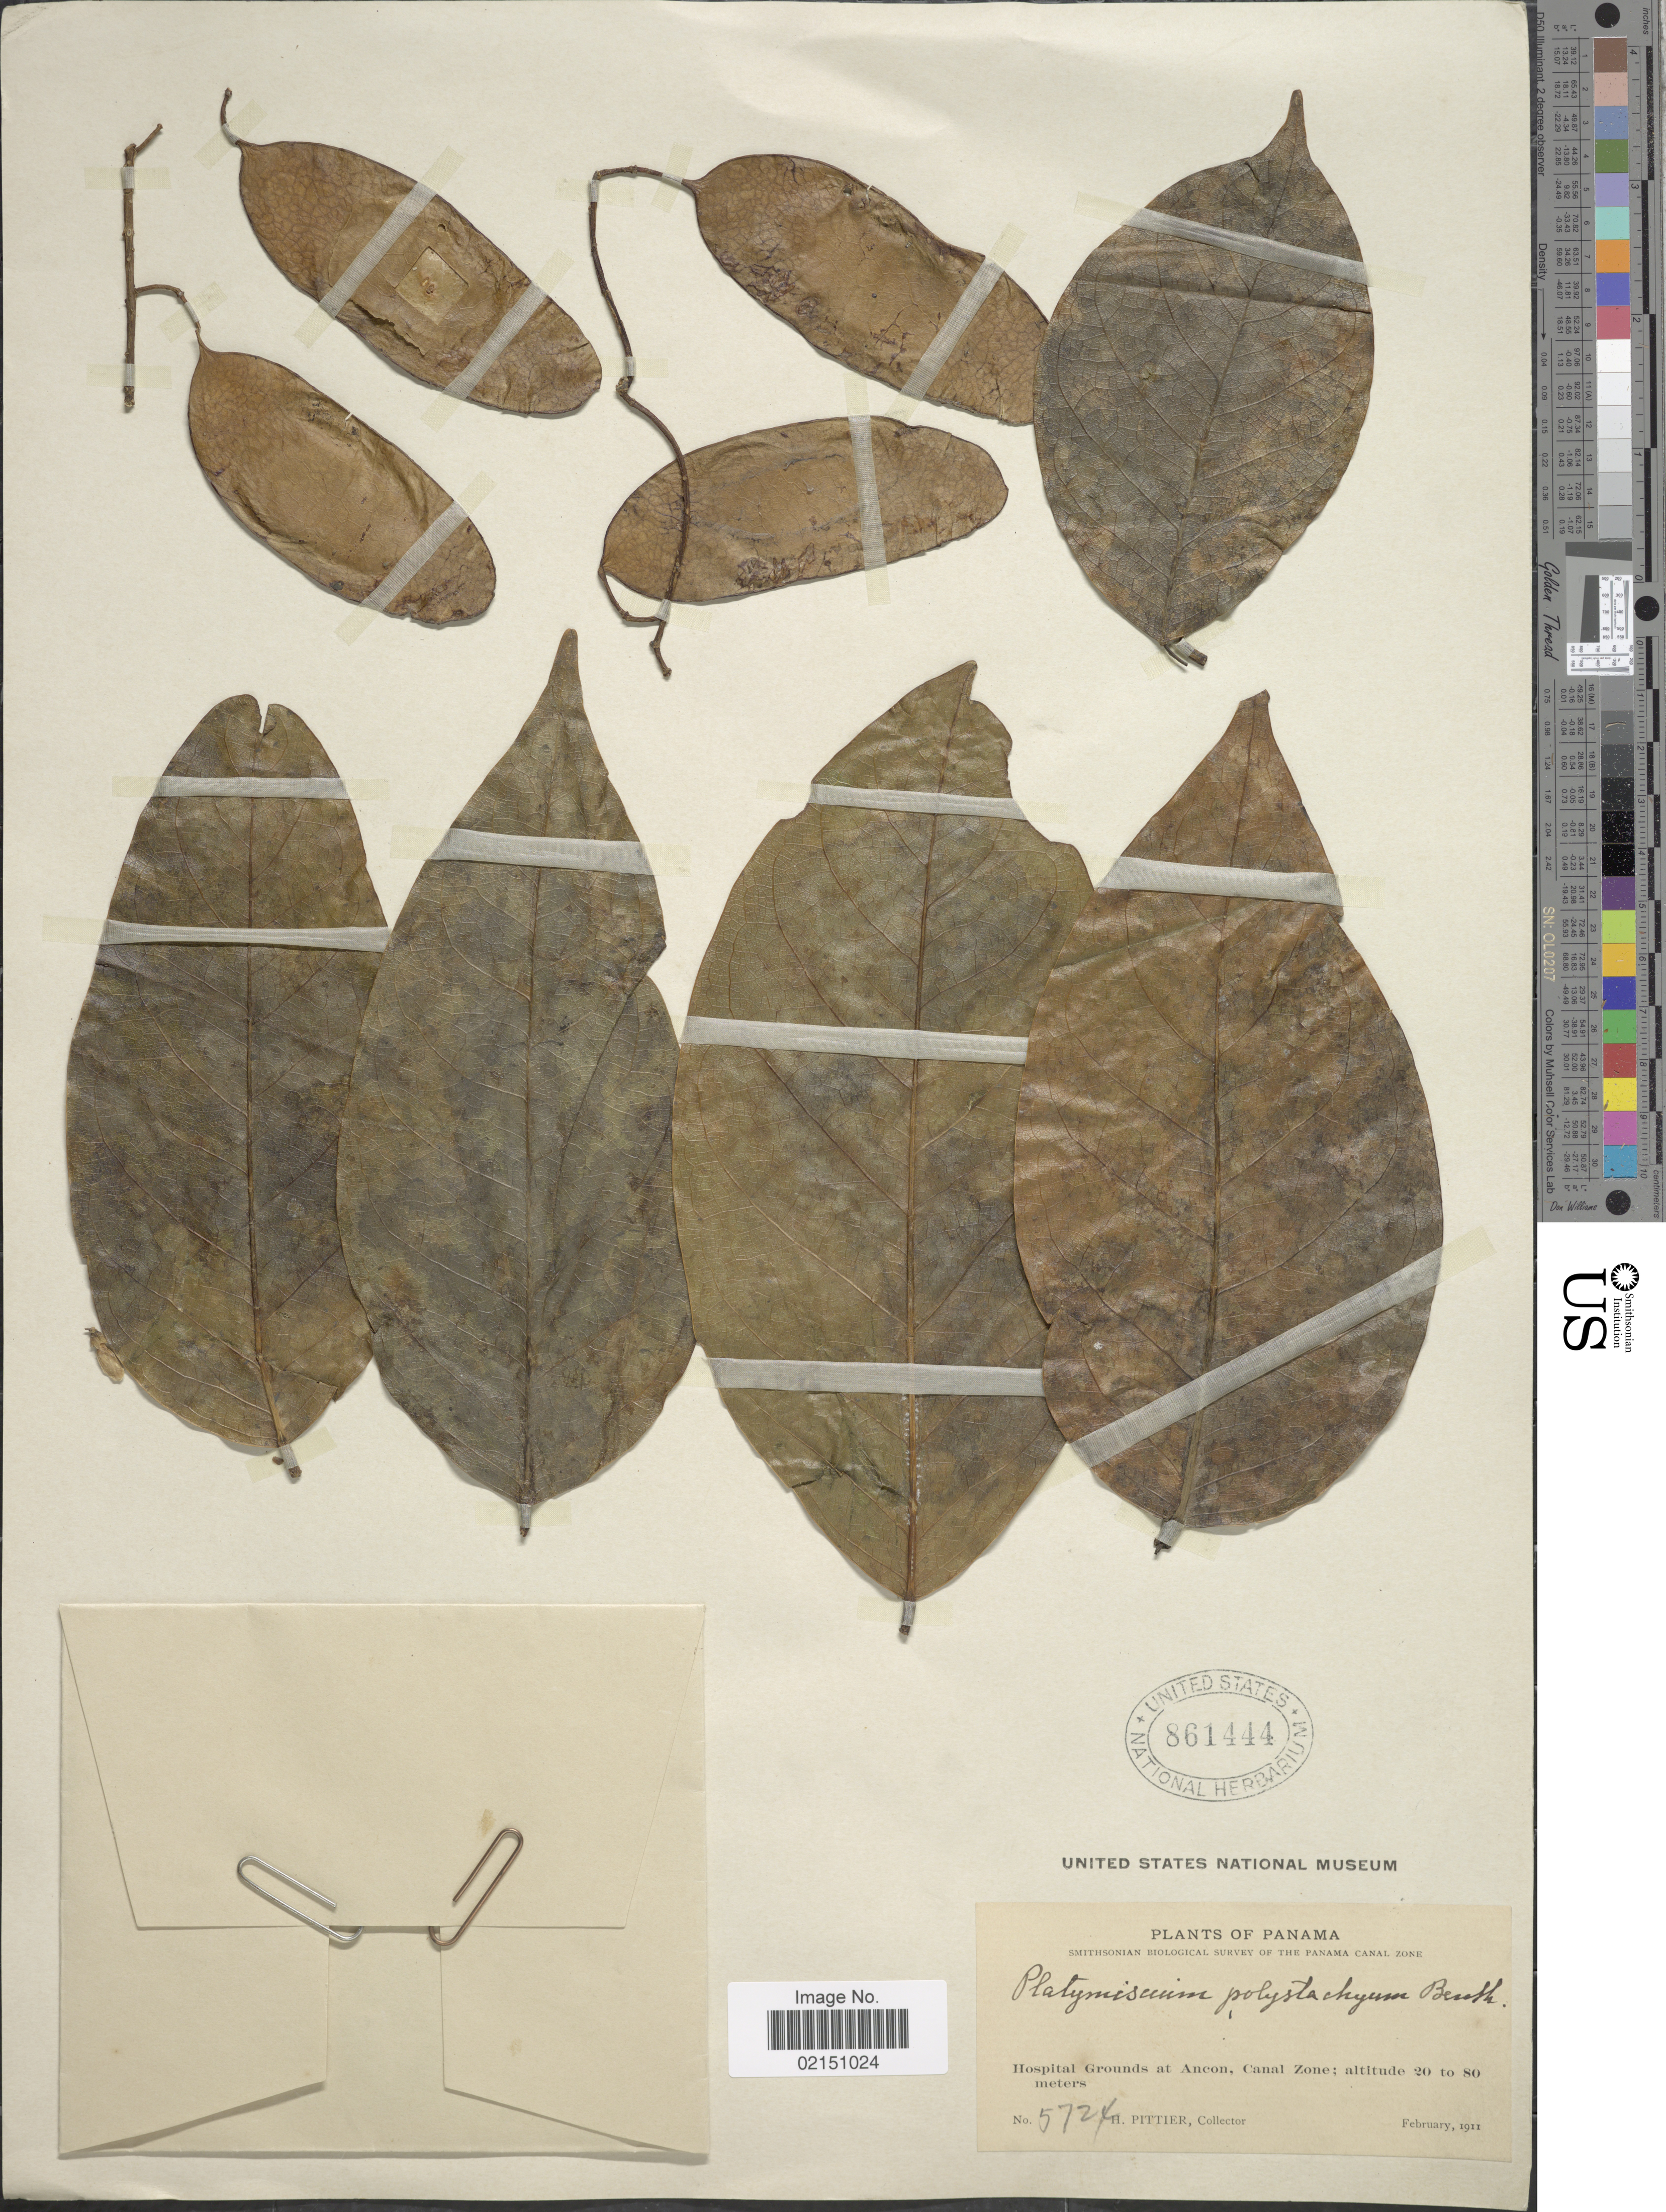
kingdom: Plantae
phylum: Tracheophyta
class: Magnoliopsida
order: Fabales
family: Fabaceae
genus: Platymiscium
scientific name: Platymiscium pinnatum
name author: (Jacq.) Dugand G.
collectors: H. F. Pittier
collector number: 5724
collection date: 1911-02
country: Panama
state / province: Colón / Panamá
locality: Hospital Grounds at Ancon, Canal Zone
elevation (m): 20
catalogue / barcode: US 861444